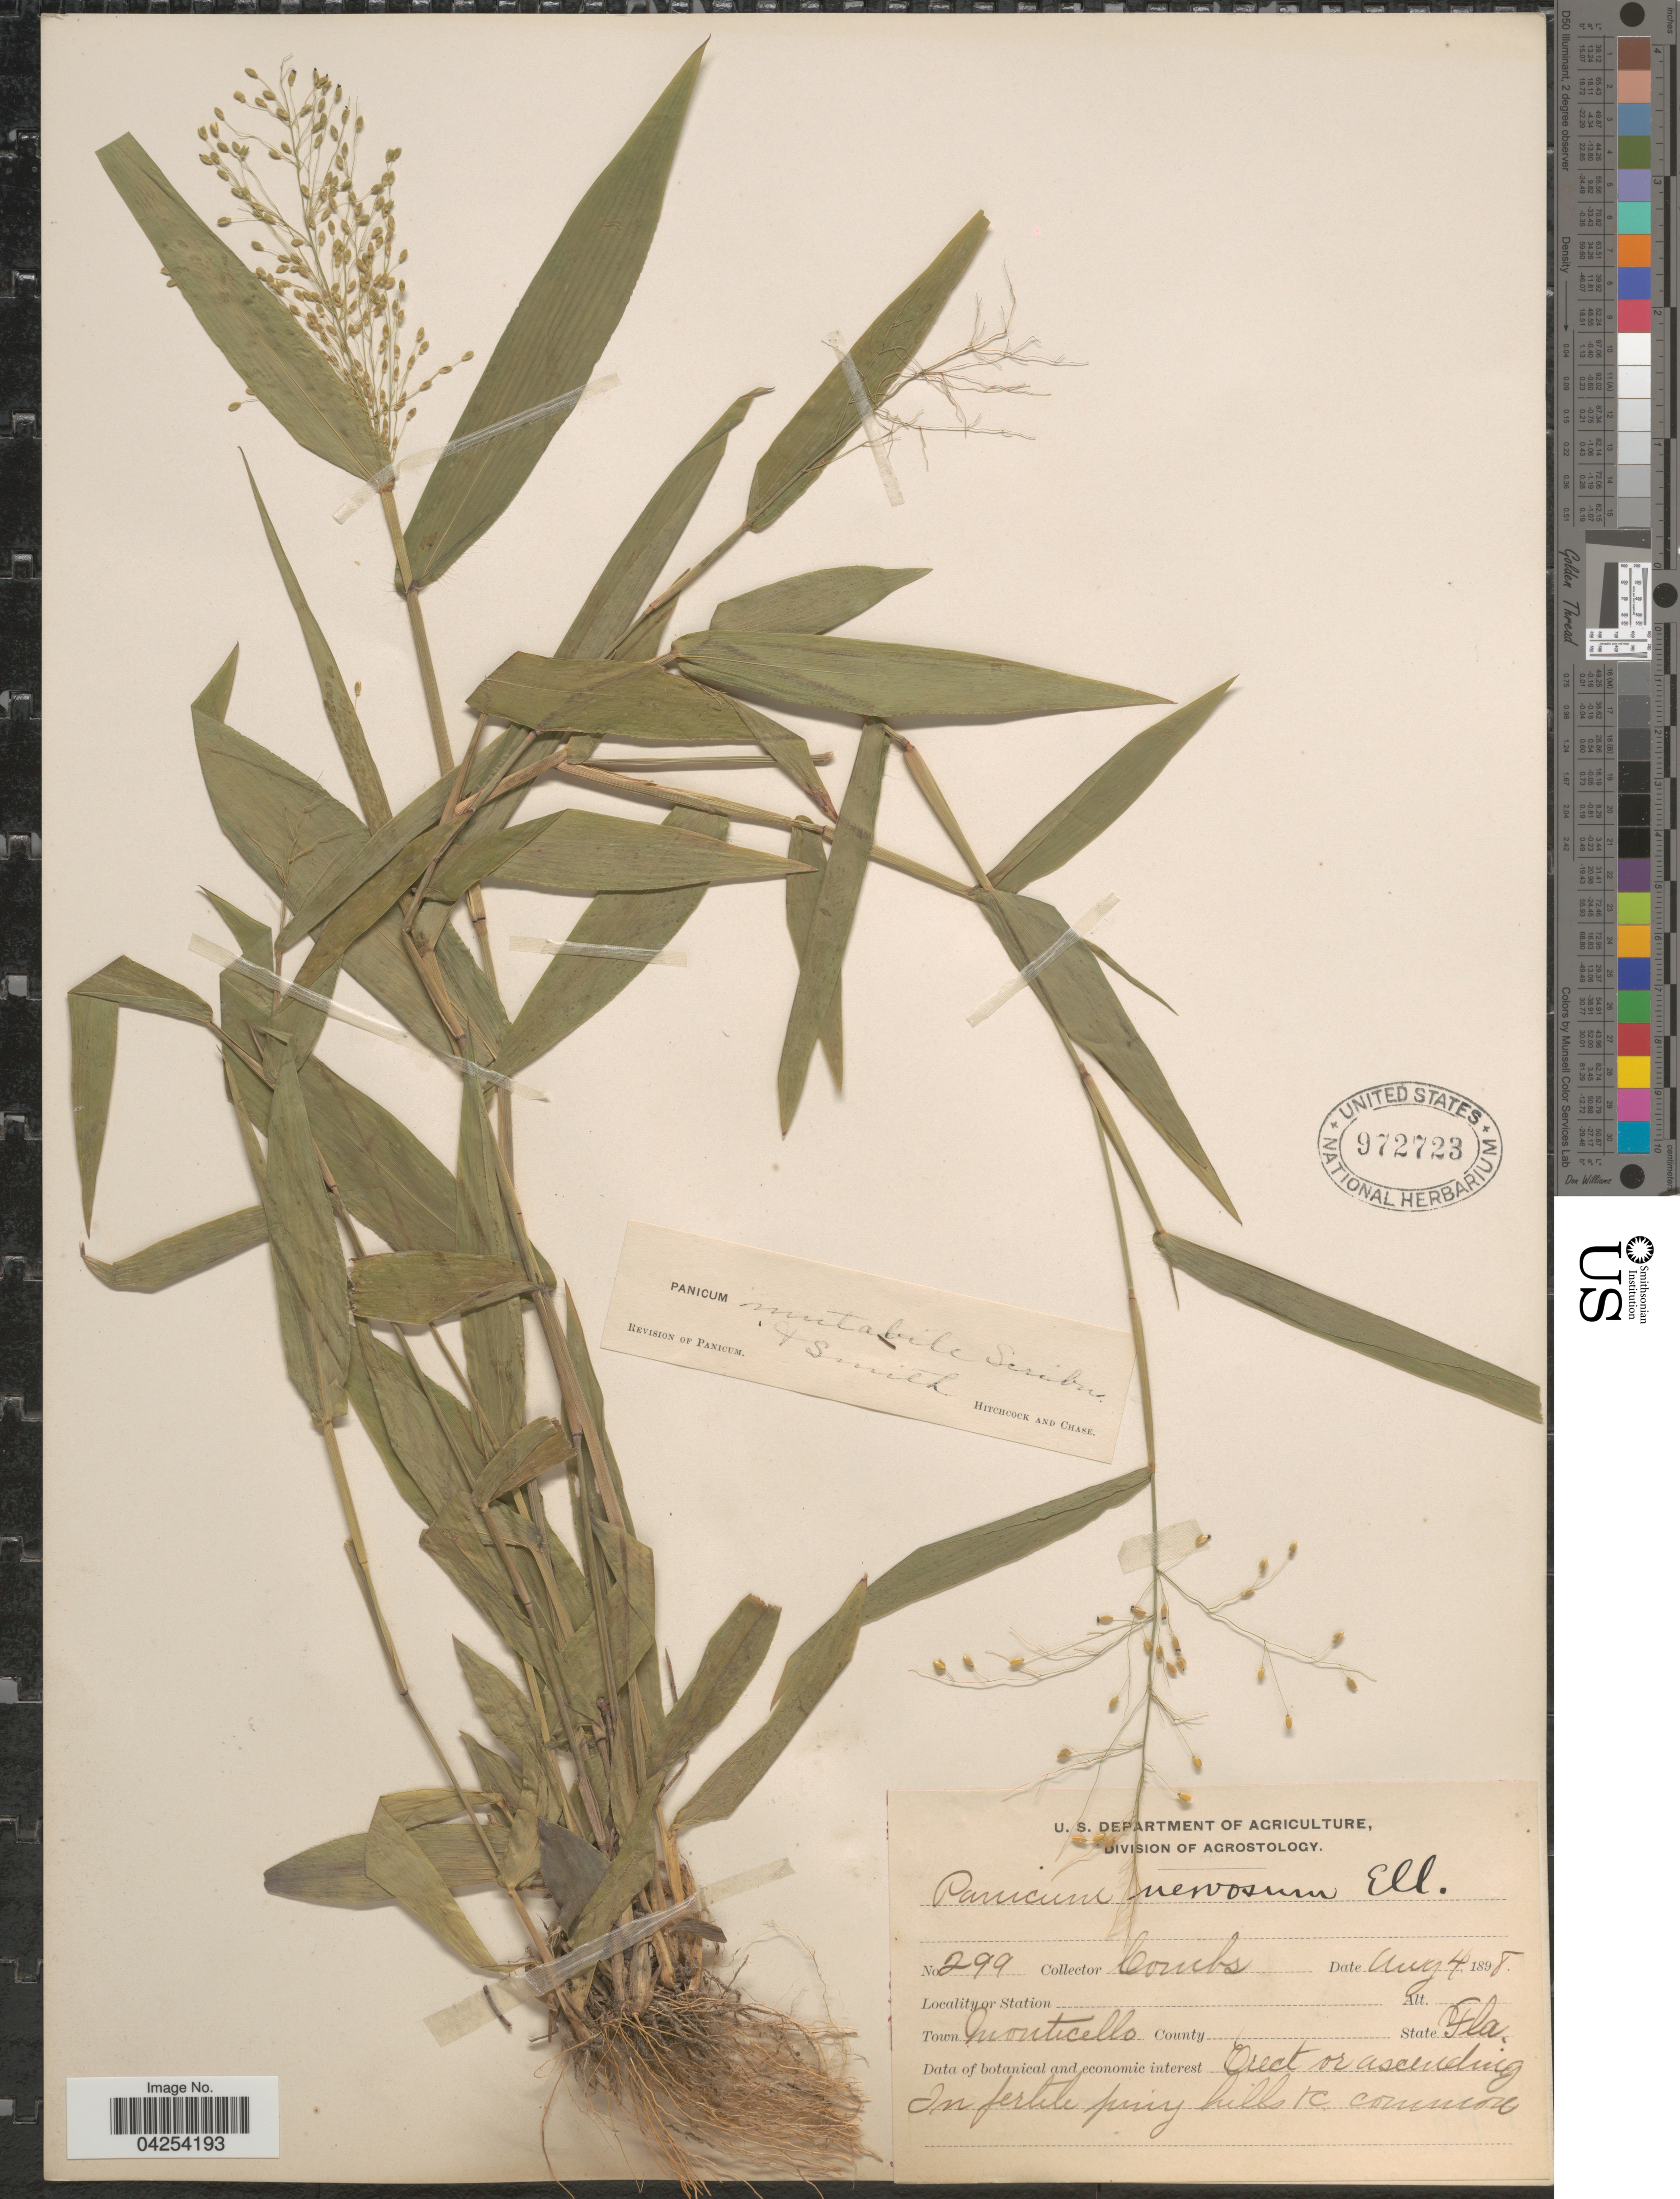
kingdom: Plantae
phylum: Tracheophyta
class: Liliopsida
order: Poales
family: Poaceae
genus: Dichanthelium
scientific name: Dichanthelium commutatum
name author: (Schult.) Gould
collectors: -. Combs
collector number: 299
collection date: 1898-08-04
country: United States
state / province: Florida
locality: Town Montecillo.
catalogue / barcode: US 972723